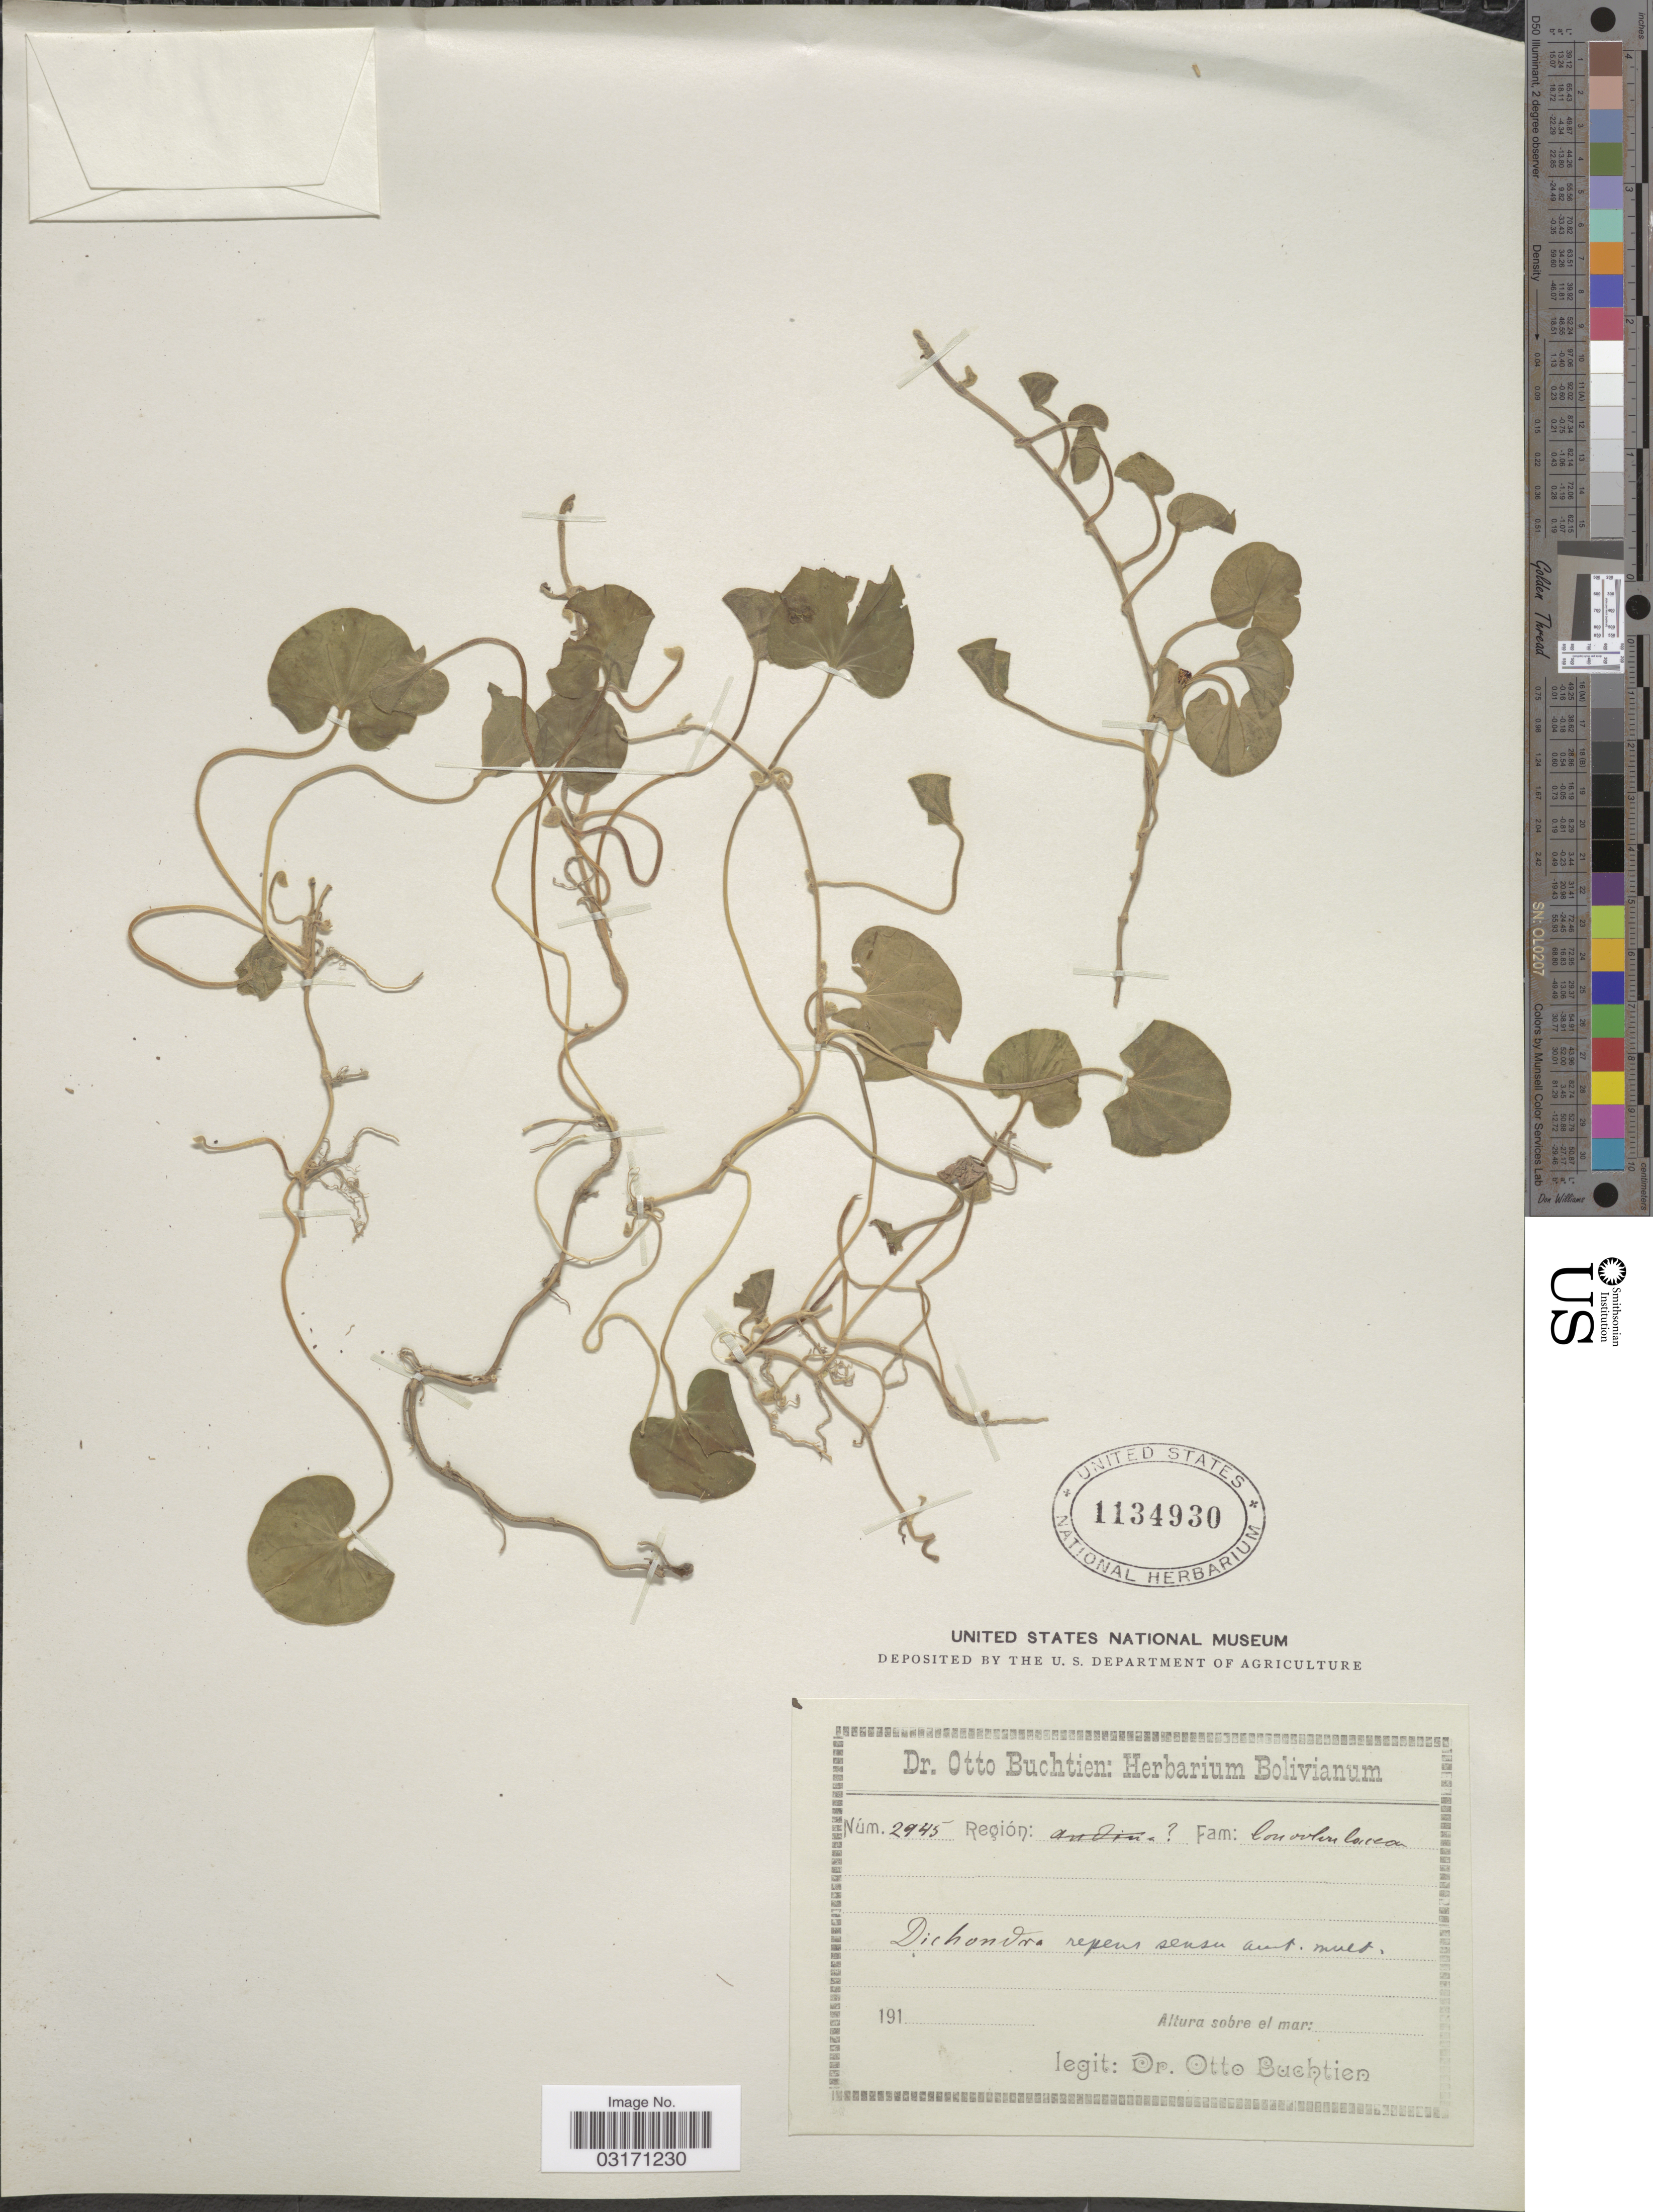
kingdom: Plantae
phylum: Tracheophyta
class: Magnoliopsida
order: Solanales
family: Convolvulaceae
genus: Dichondra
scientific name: Dichondra repens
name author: J.R. Forst. & G. Forst.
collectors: O. Buchtien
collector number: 2945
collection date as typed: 191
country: Bolivia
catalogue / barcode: US 1134930